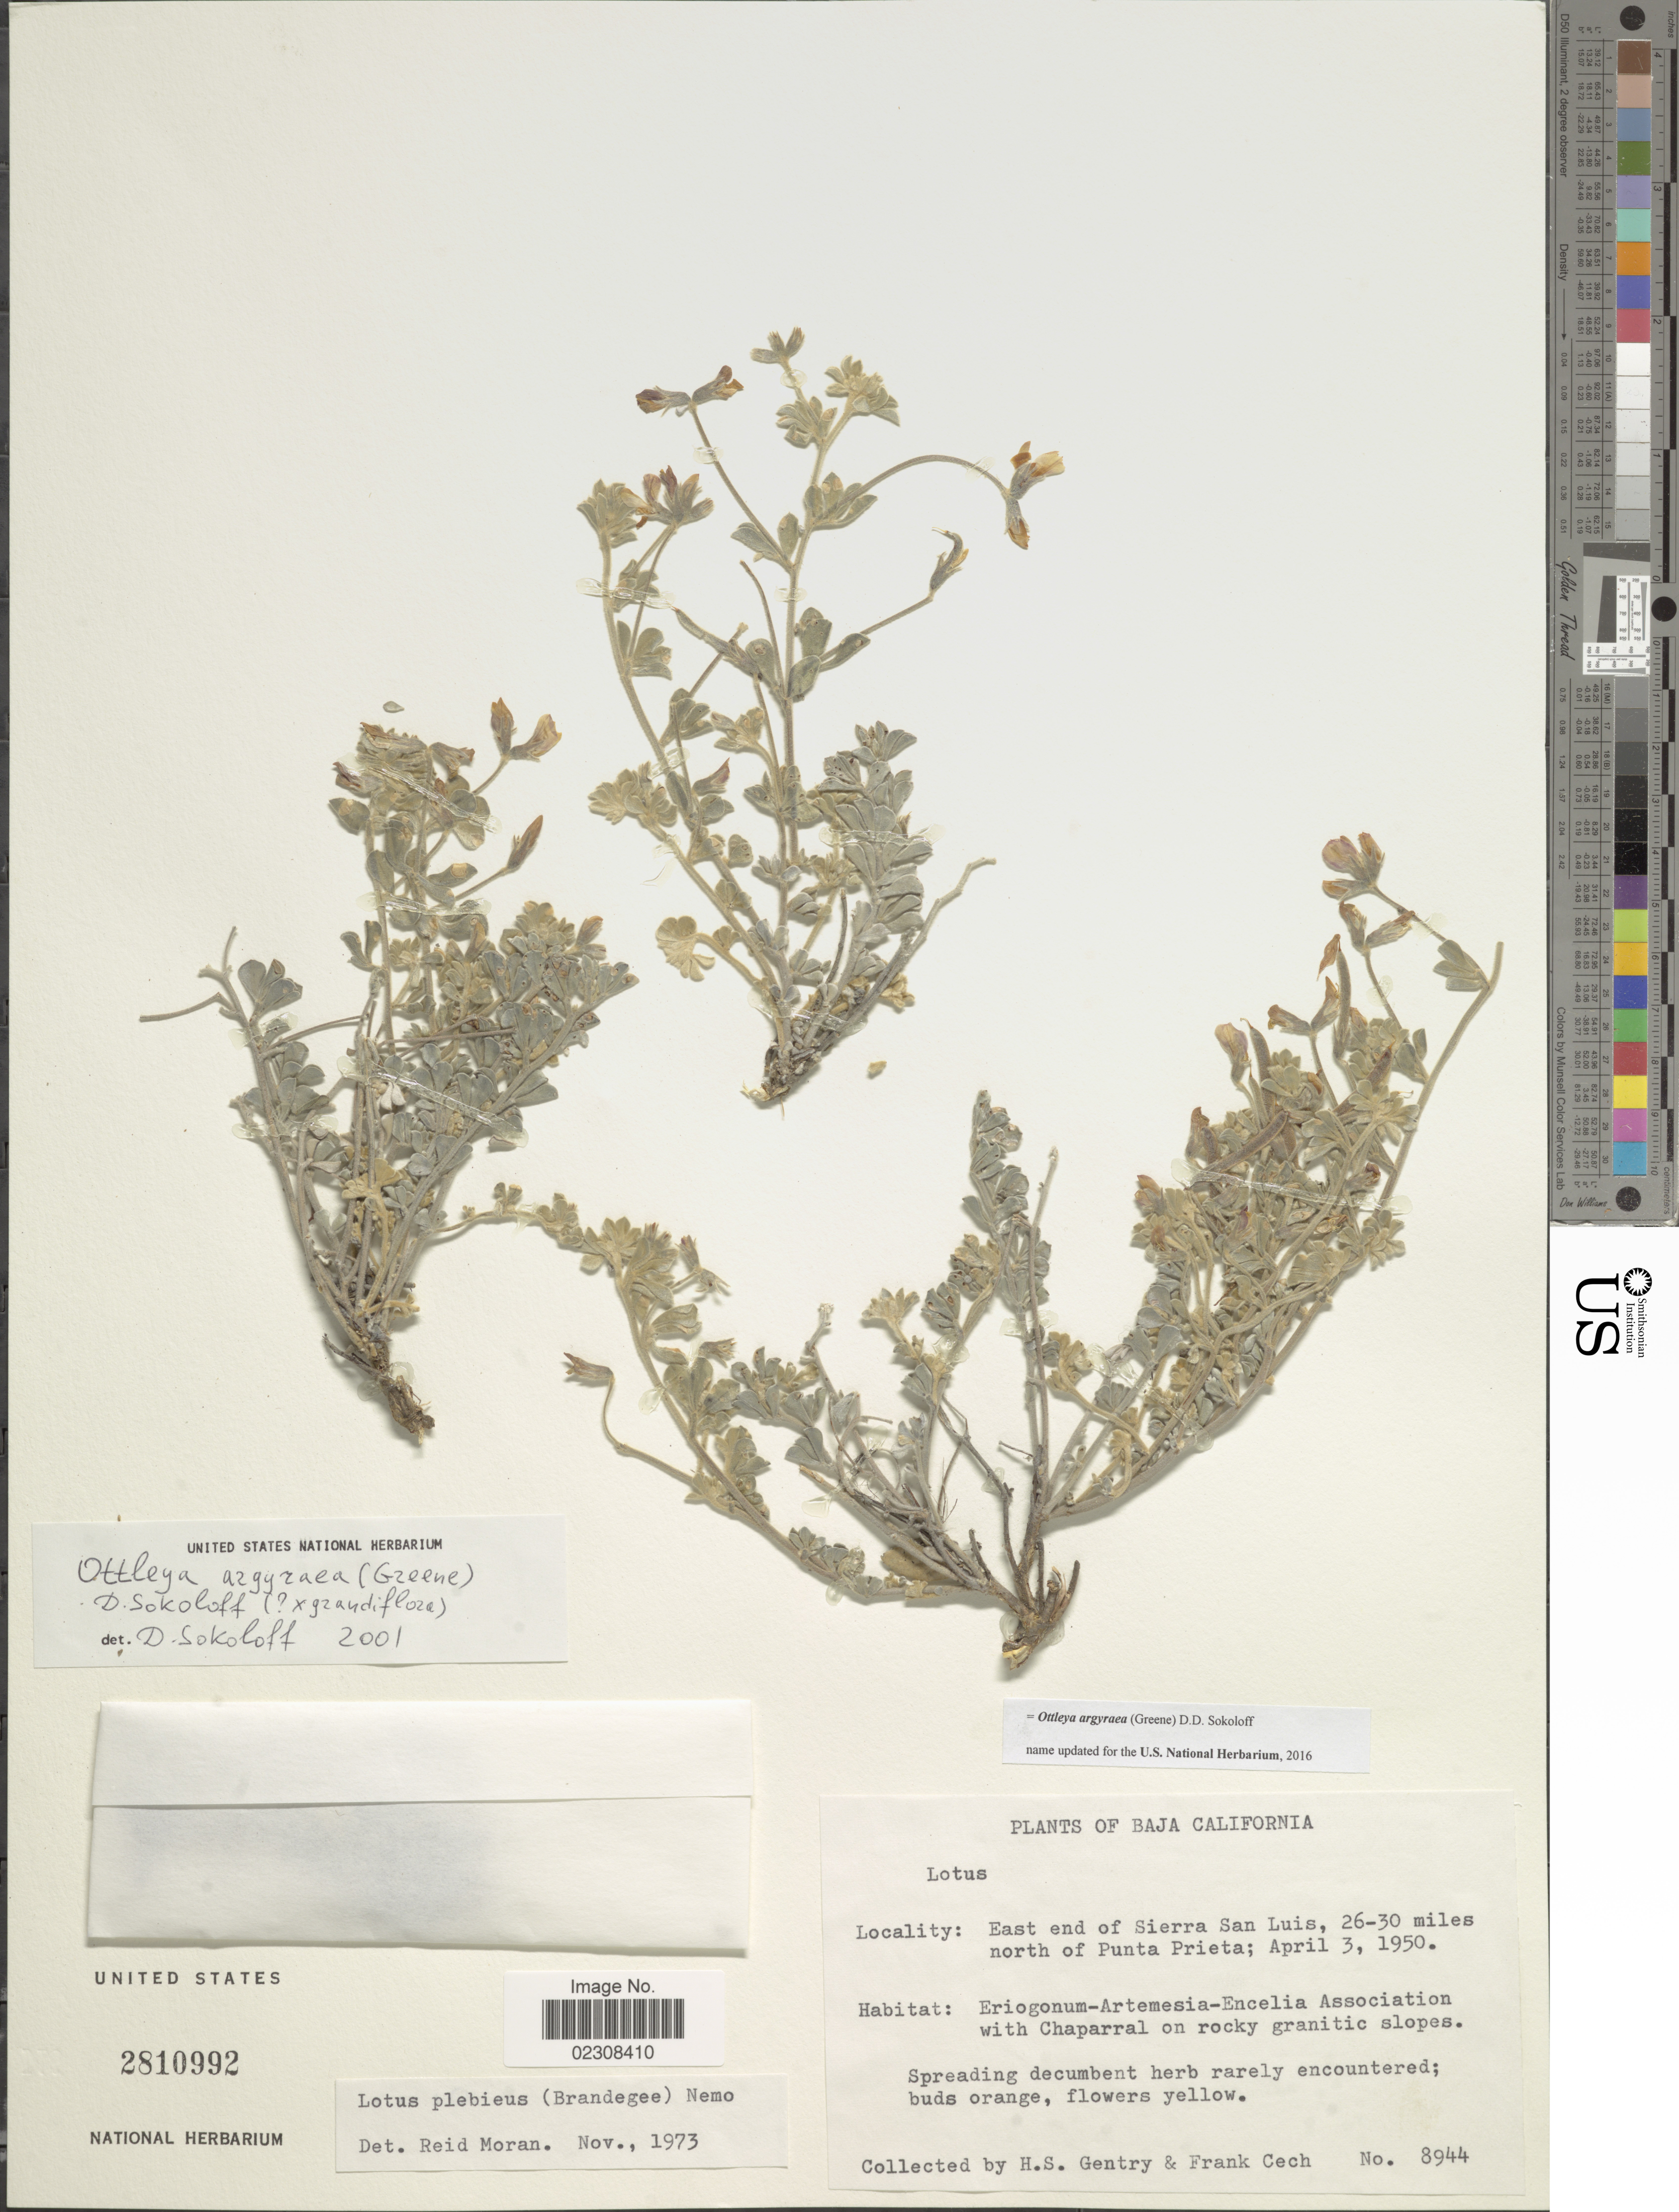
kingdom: Plantae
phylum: Tracheophyta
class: Magnoliopsida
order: Fabales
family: Fabaceae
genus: Ottleya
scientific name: Ottleya argyraea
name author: (Greene) D.D. Sokoloff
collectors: H. S. Gentry & F. Cech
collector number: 8944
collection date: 1950-04-03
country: Mexico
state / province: Baja California Norte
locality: East end of Sierra San Luis, 26-30 miles north of Pnta Prieta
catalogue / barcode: US 2810992